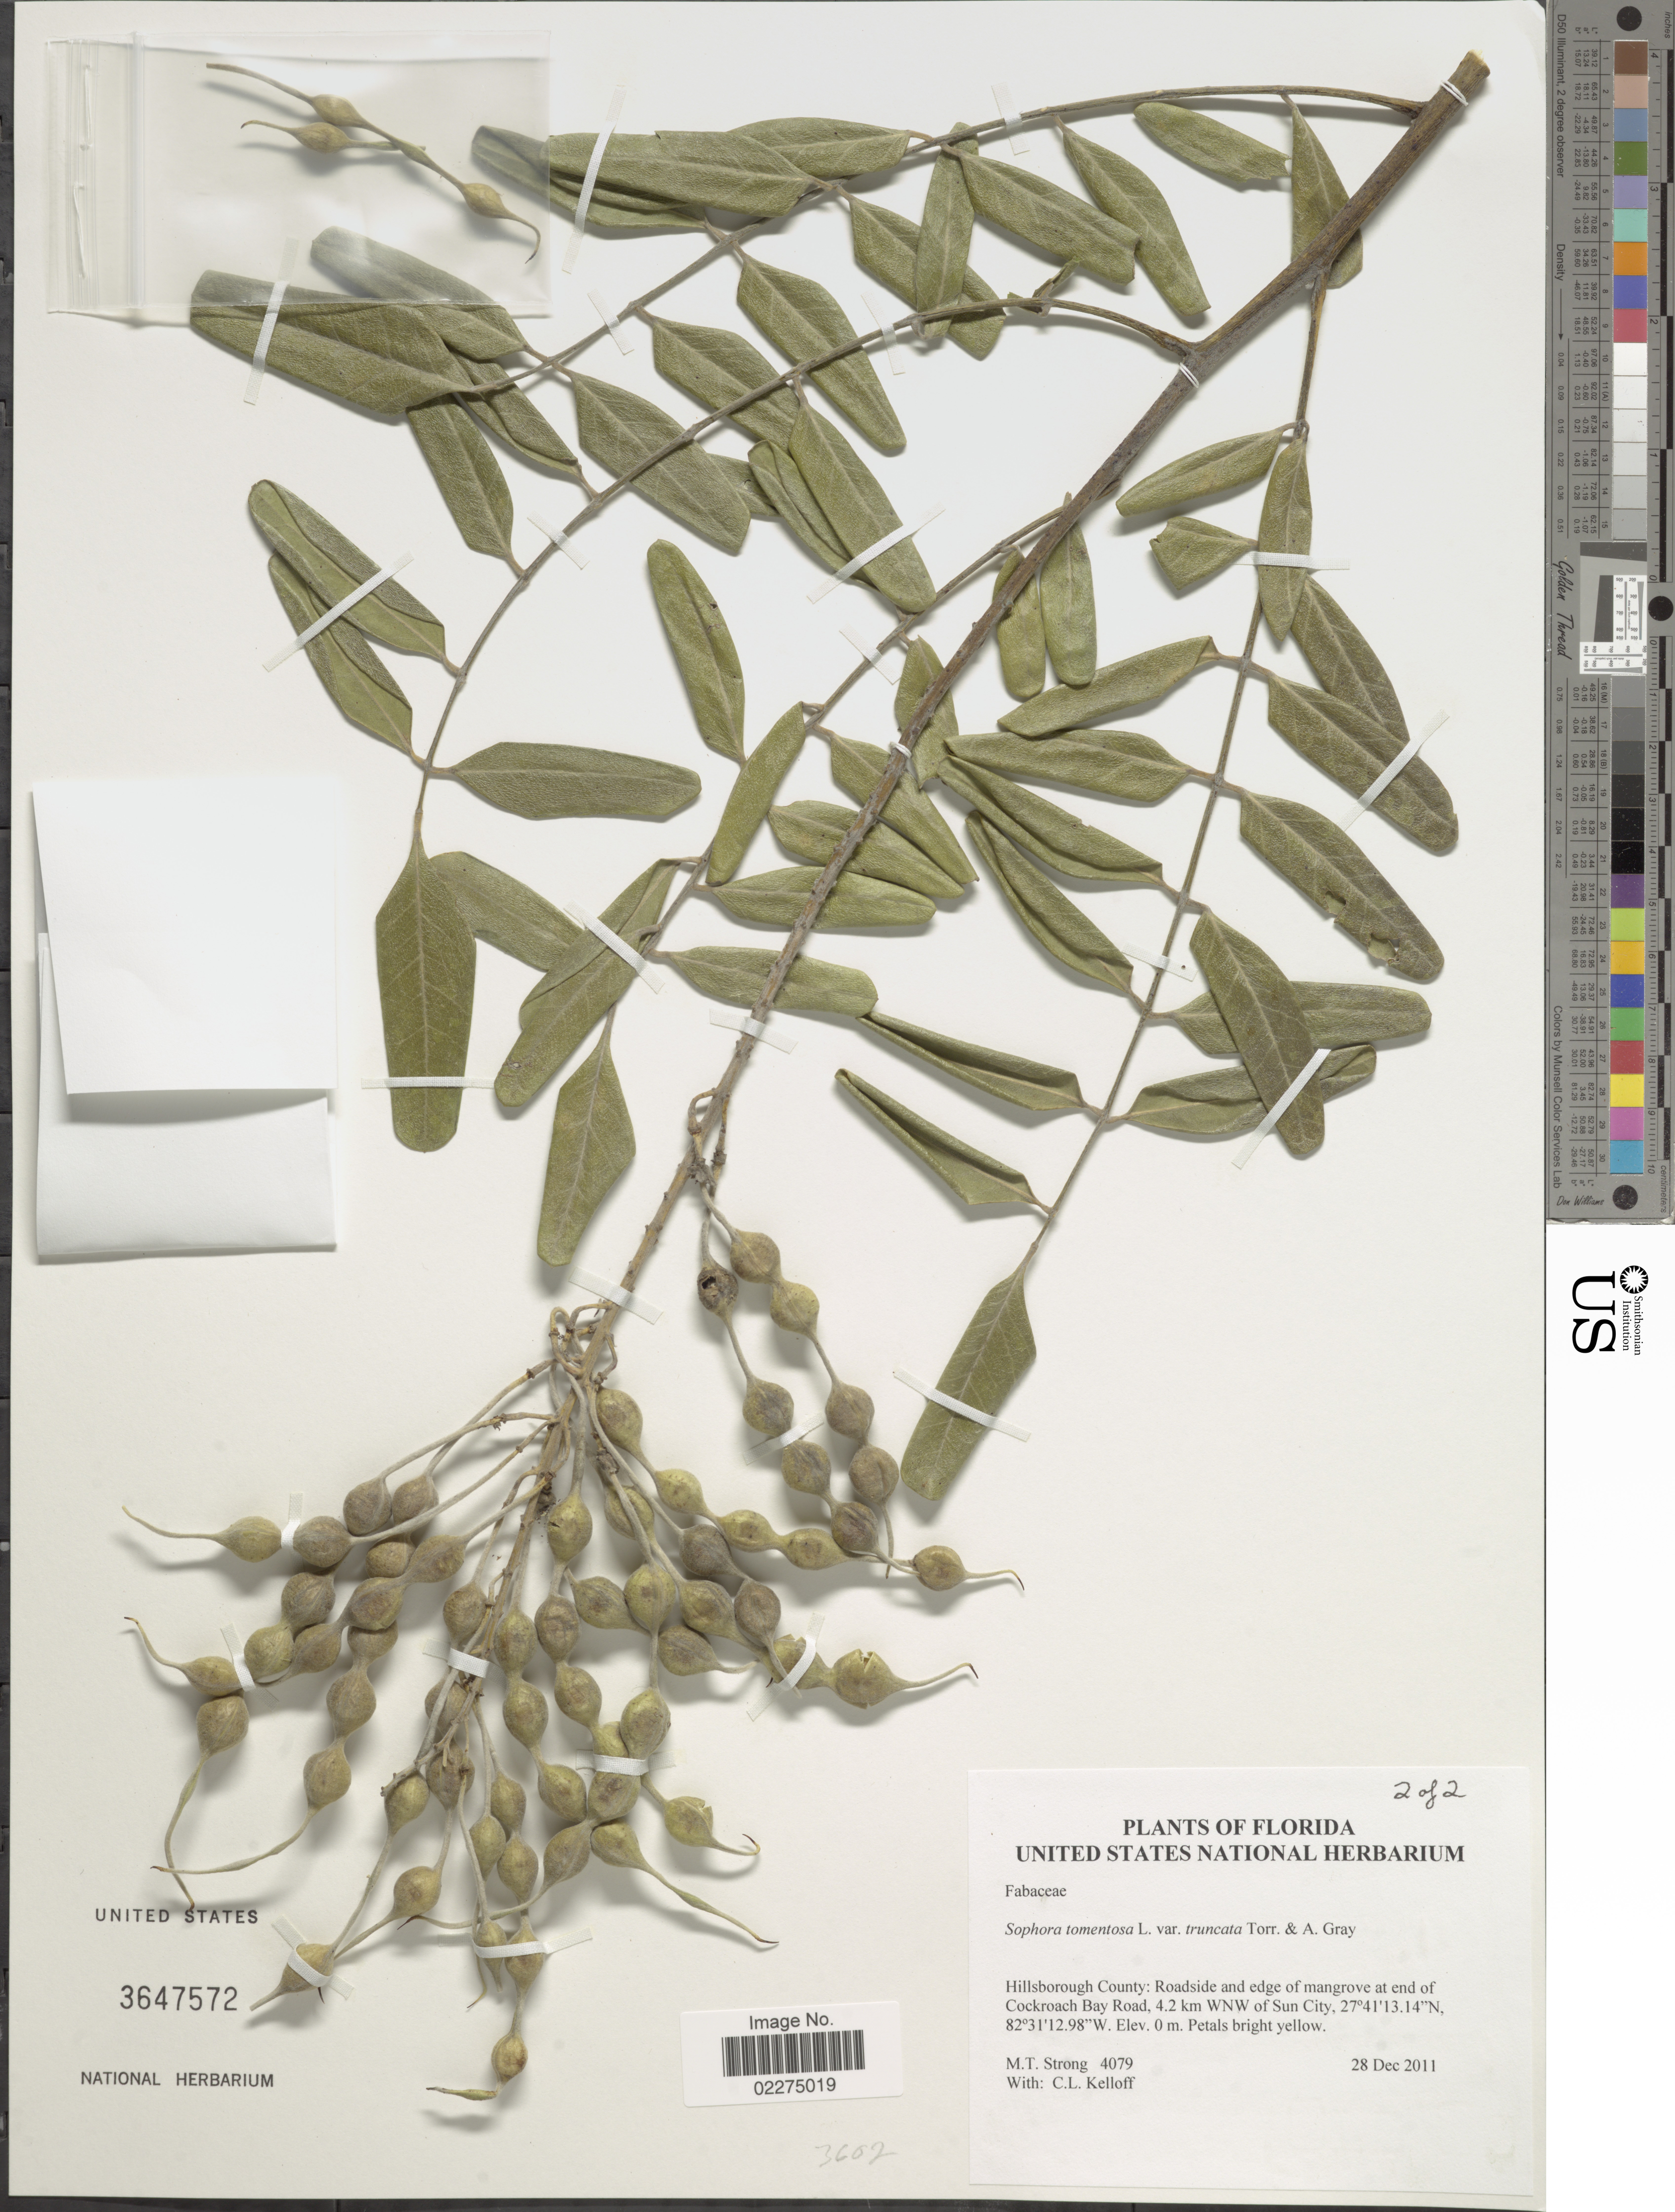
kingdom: Plantae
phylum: Tracheophyta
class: Magnoliopsida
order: Fabales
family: Fabaceae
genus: Sophora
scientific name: Sophora tomentosa var. truncata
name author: Torr. & A. Gray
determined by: Strong, Mark T., (BOT), Smithsonian Institution - National Museum of Natural History (UNITED STATES)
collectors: M. T. Strong & C. L. Kelloff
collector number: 4079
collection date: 2011-12-28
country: United States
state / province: Florida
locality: Hillsborough County: Roadside and edge of Mangrove at end of Cockroach Bay Road, 4.2 km WNW of Sun City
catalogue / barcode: US 3647572